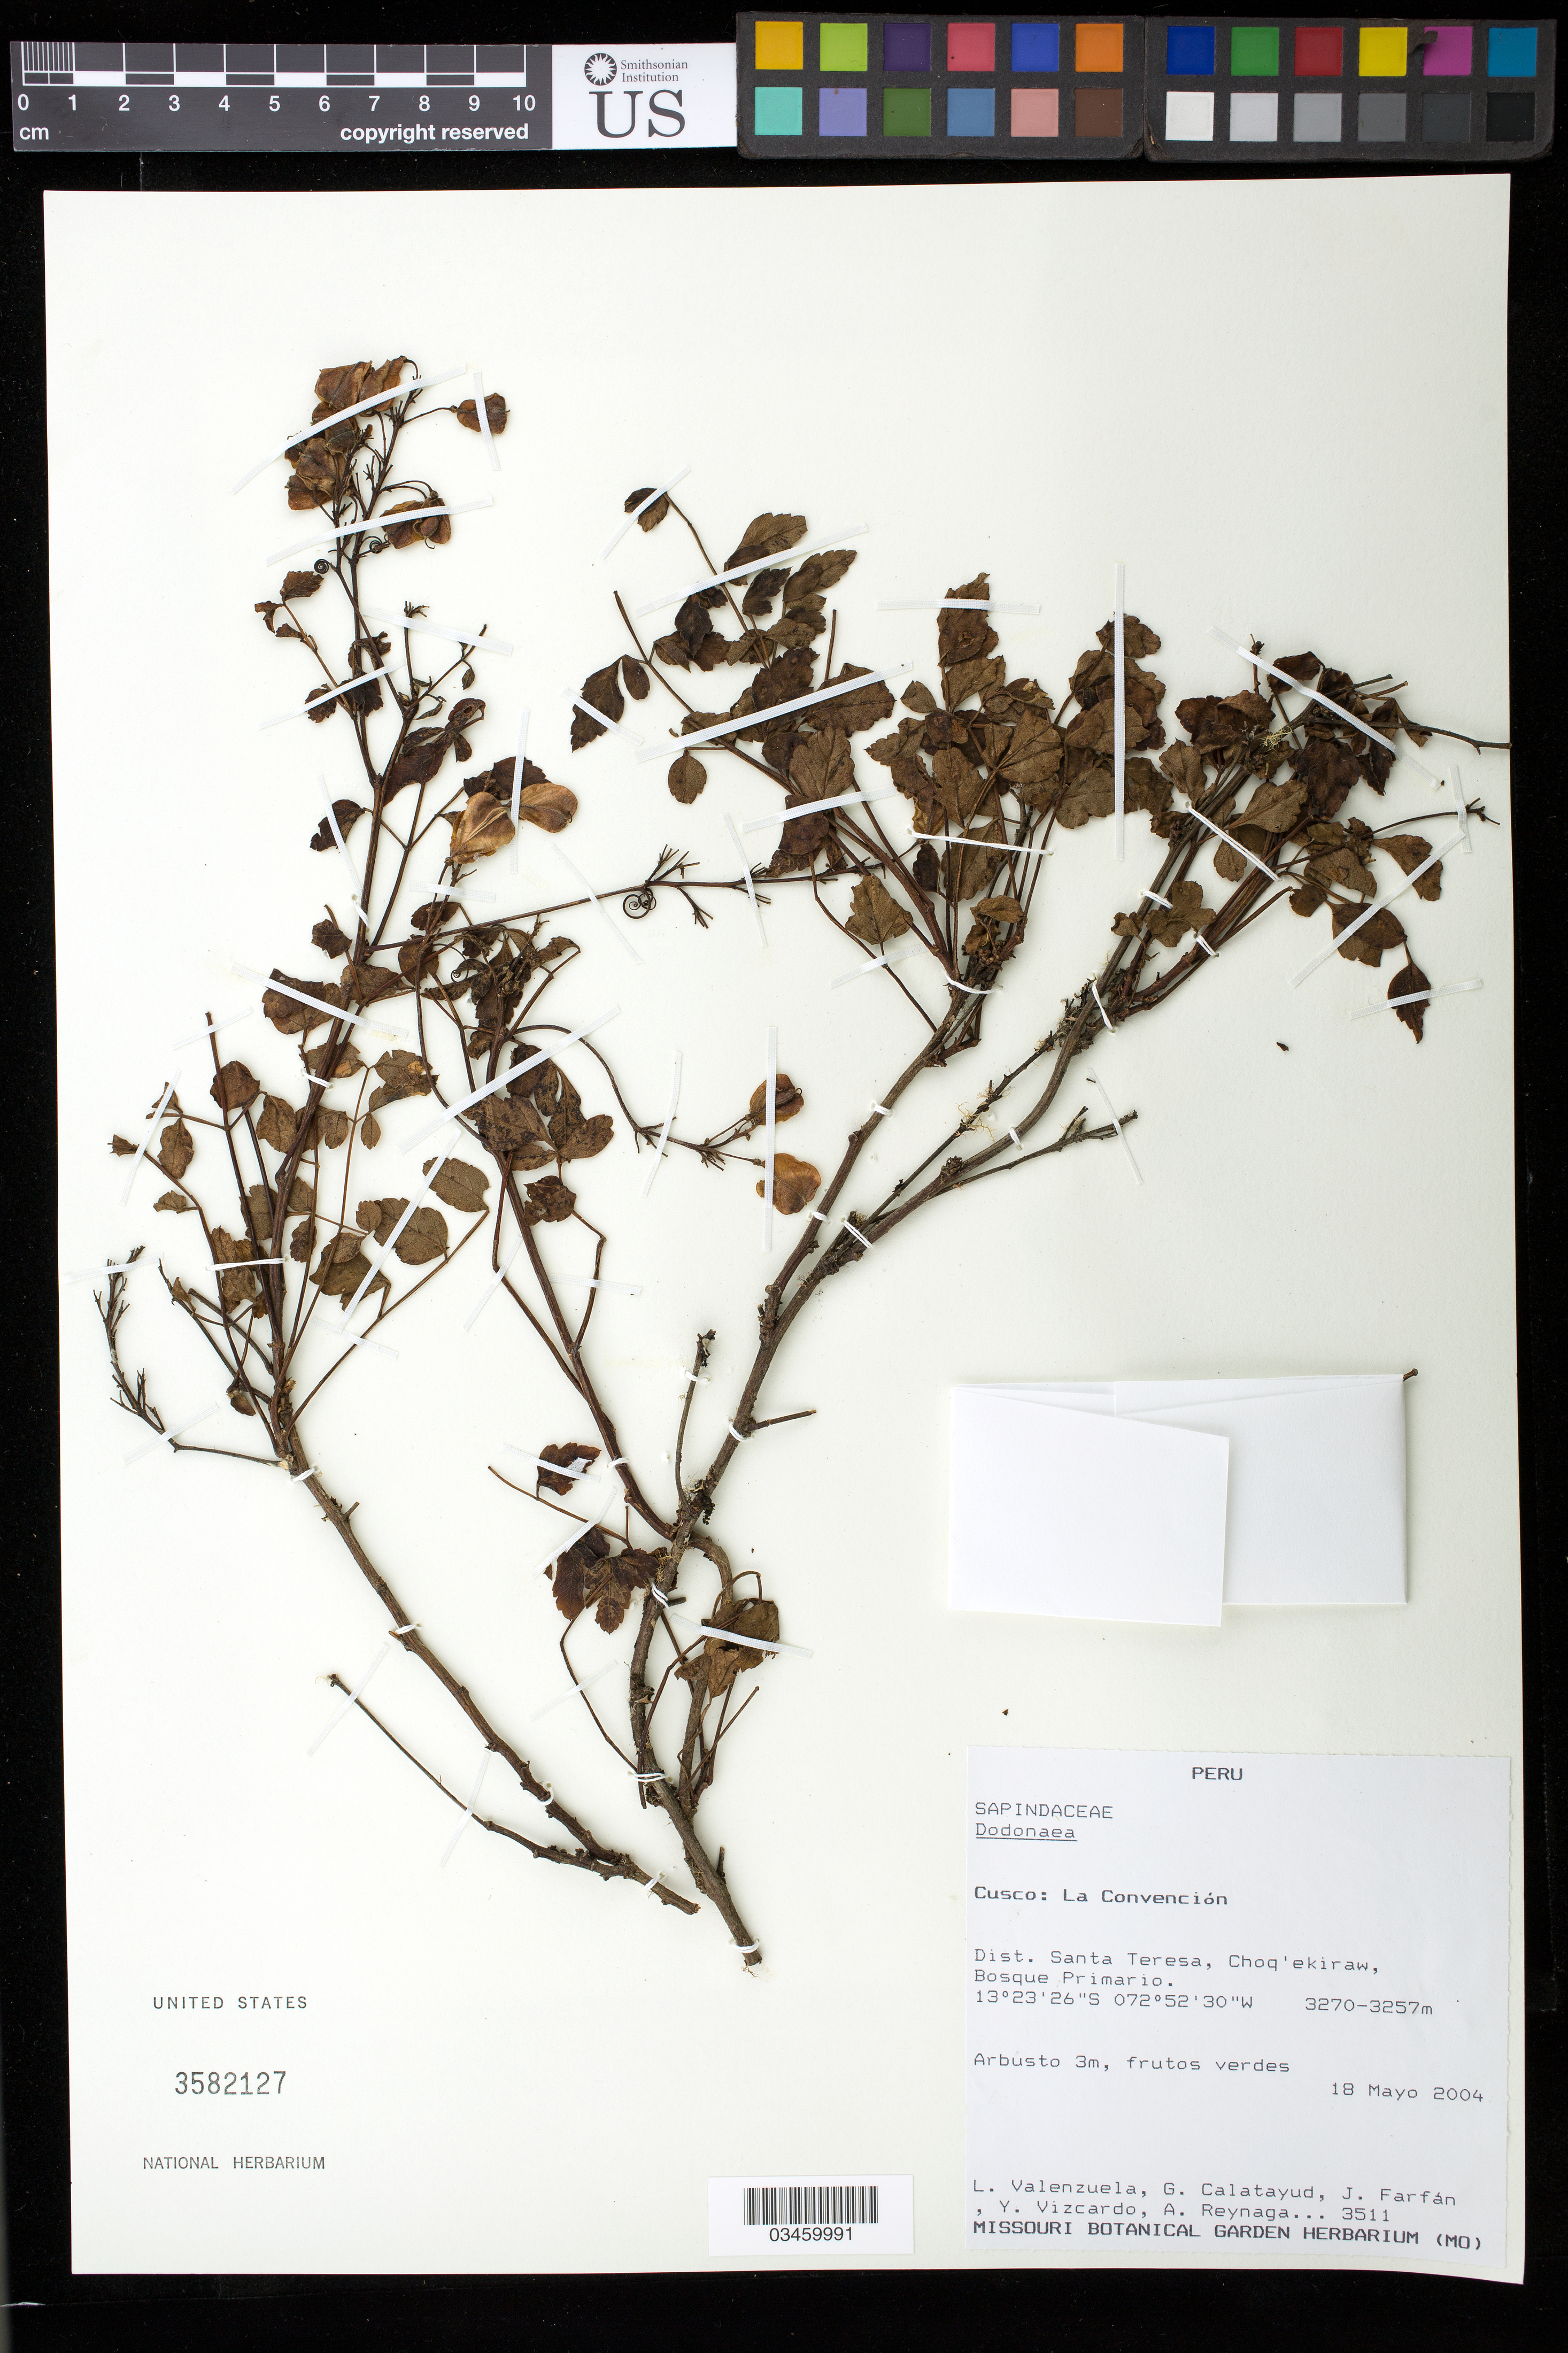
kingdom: Plantae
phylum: Tracheophyta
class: Magnoliopsida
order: Sapindales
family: Sapindaceae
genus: Dodonaea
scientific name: Dodonaea sp.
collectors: L. Valenzuela, G. Calatayud, J. Farfán, Y. Vizcardo & A. Reynaga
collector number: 3511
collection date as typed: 19/May/2004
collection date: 2004-05-19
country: Peru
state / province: Cusco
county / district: La Convención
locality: Dist. Santa Teresa, Choq'ekiraw, Bosque Primario. Humedo.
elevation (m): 2826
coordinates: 7 46 97, 77 59 33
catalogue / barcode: US 3582127